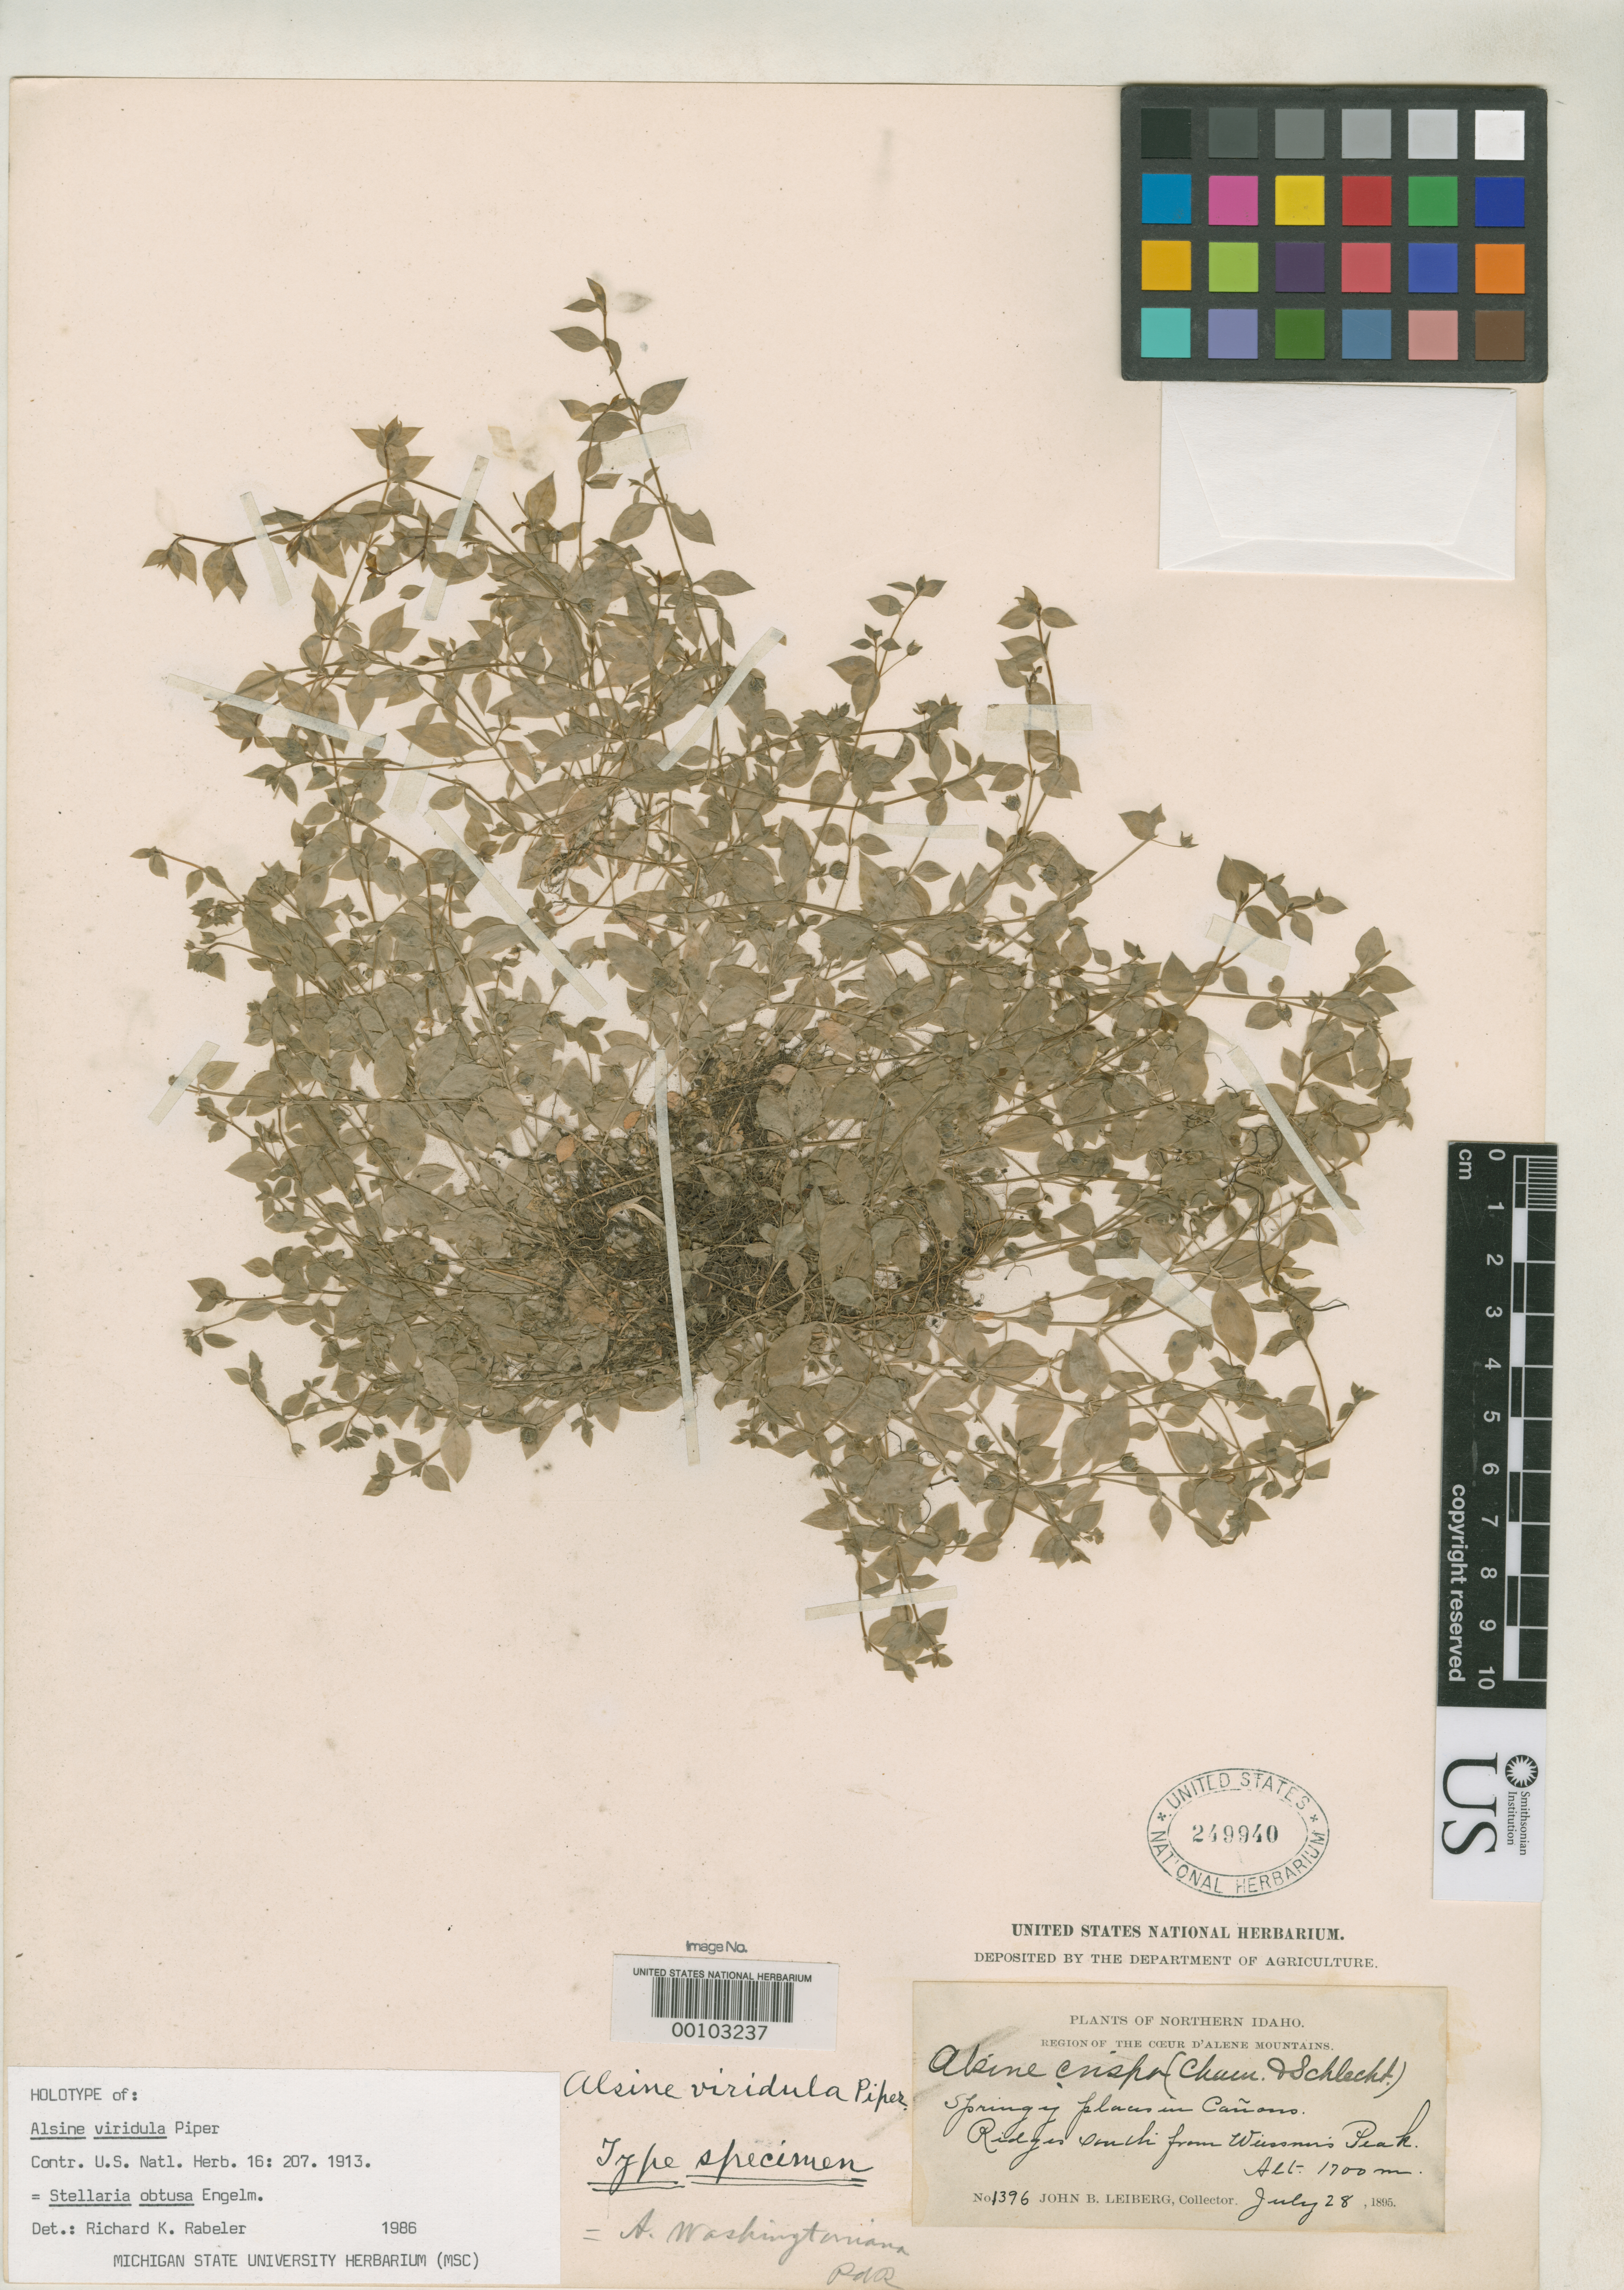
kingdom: Plantae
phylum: Tracheophyta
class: Magnoliopsida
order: Caryophyllales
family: Caryophyllaceae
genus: Alsine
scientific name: Alsine viridula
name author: Piper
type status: Holotype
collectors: J. Leiberg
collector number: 1396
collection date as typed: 28 Jul 1895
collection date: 1895-07-28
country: United States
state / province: Idaho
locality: Ridges S of Wiessners Peak.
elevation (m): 1700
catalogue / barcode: US 249940